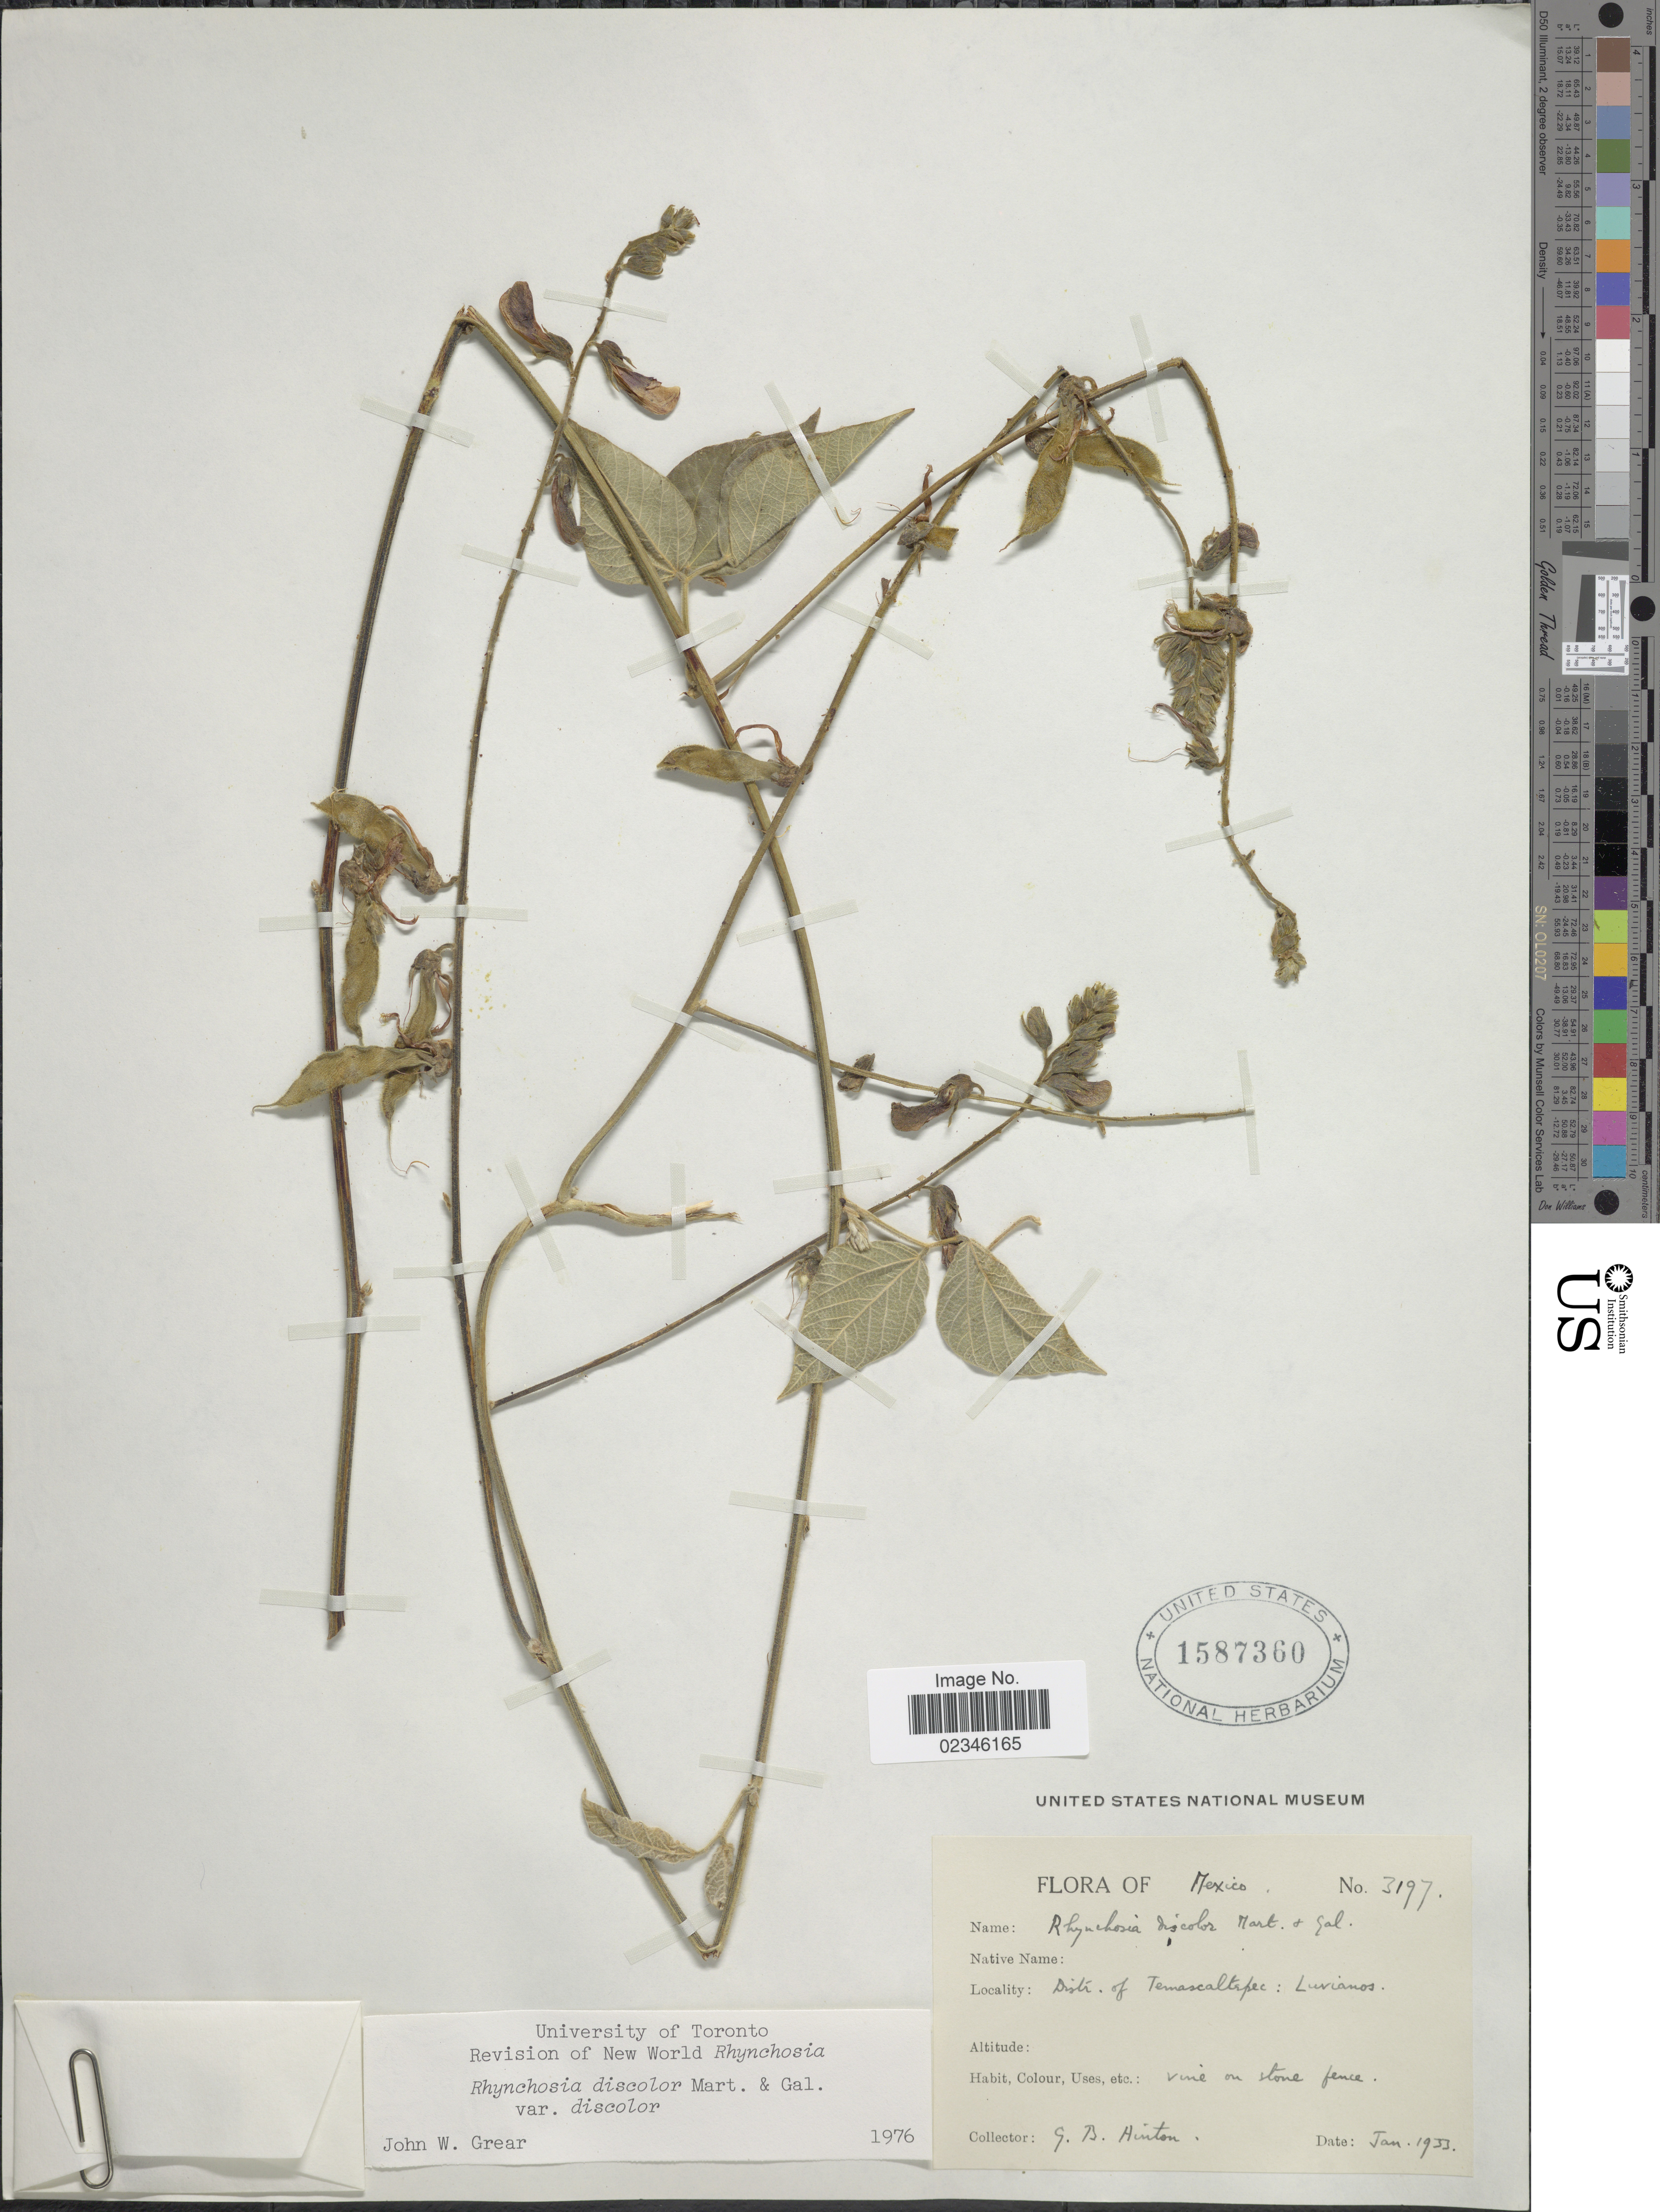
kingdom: Plantae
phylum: Tracheophyta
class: Magnoliopsida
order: Fabales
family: Fabaceae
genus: Rhynchosia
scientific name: Rhynchosia discolor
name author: M. Martens & Galeotti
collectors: G. B. Hinton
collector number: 3197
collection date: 1933-01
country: Mexico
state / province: México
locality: Distr. of Temascaltepec: Luvianos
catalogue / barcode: US 1587360